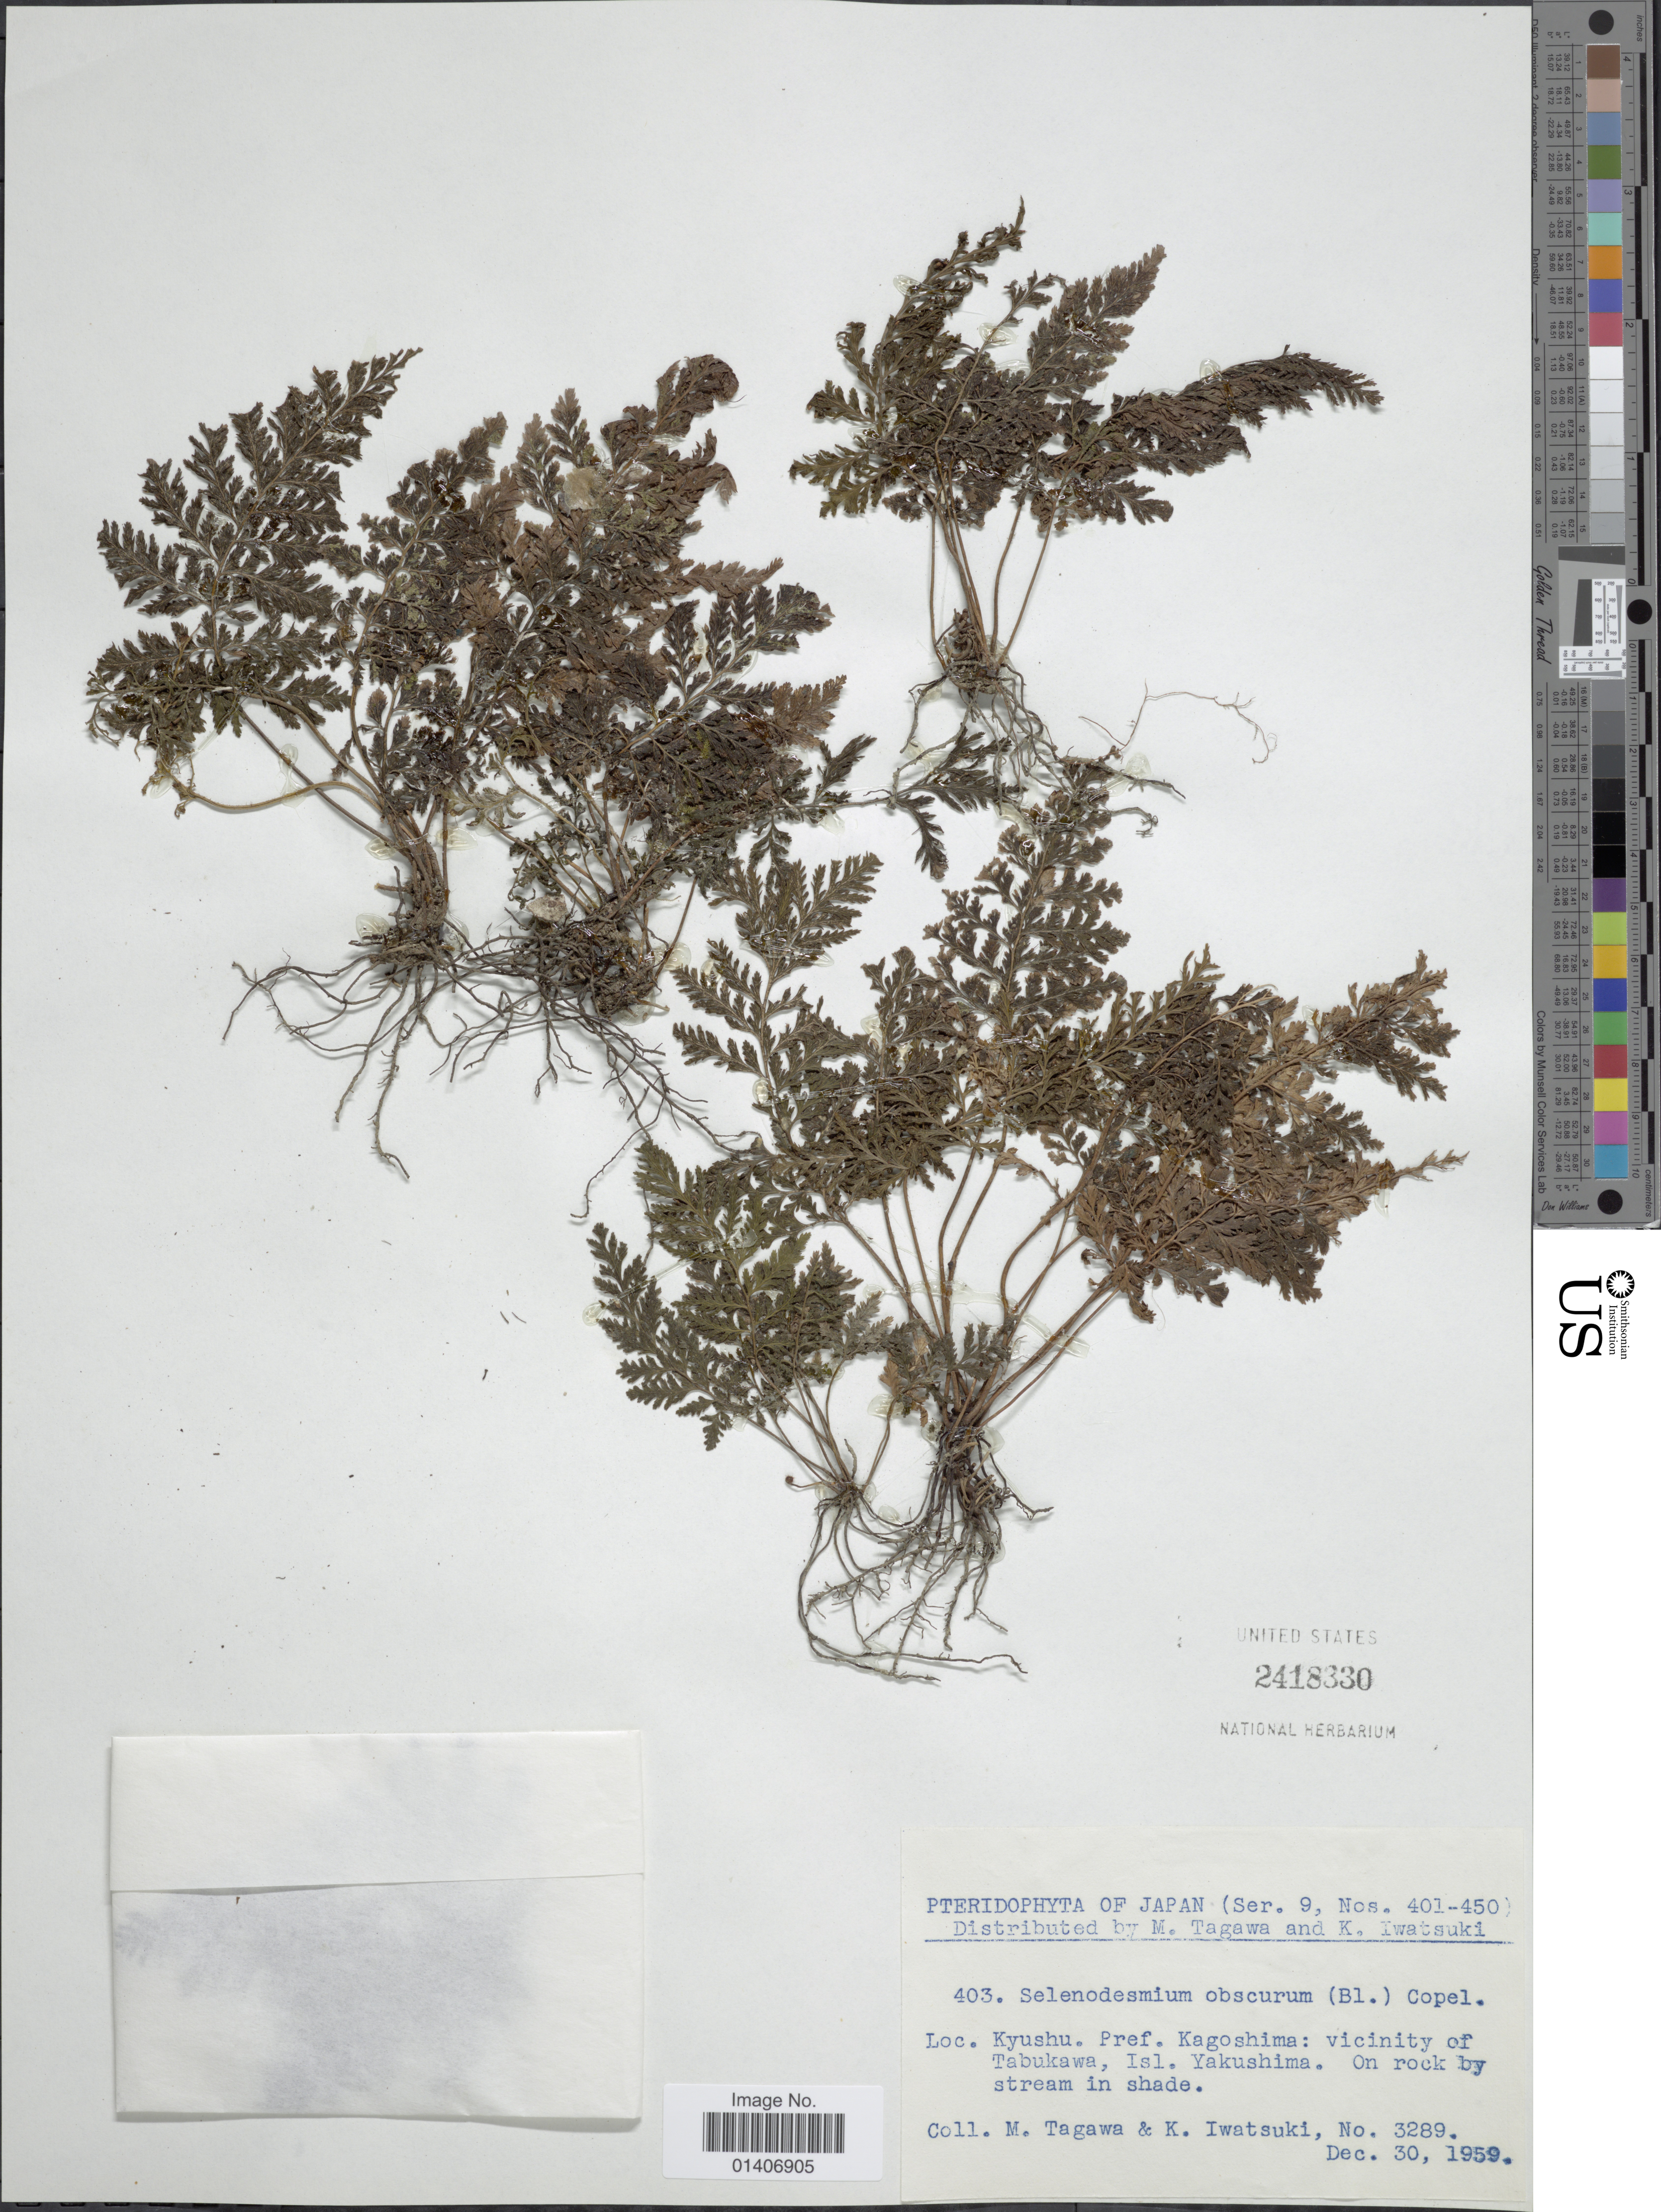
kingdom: Plantae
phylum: Tracheophyta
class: Polypodiopsida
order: Hymenophyllales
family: Hymenophyllaceae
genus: Abrodictyum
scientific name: Abrodictyum obscurum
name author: (Blume) Ebihara & K. Iwats.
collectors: M. Tagawa & K. Iwatsuki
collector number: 3289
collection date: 1959-12-30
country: Japan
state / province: Kagosima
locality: Kyushu Pref Kagoshima: vicinity of Tabukawa, Isl. Yakushima. On rock by stream in shade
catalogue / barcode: US 2418330